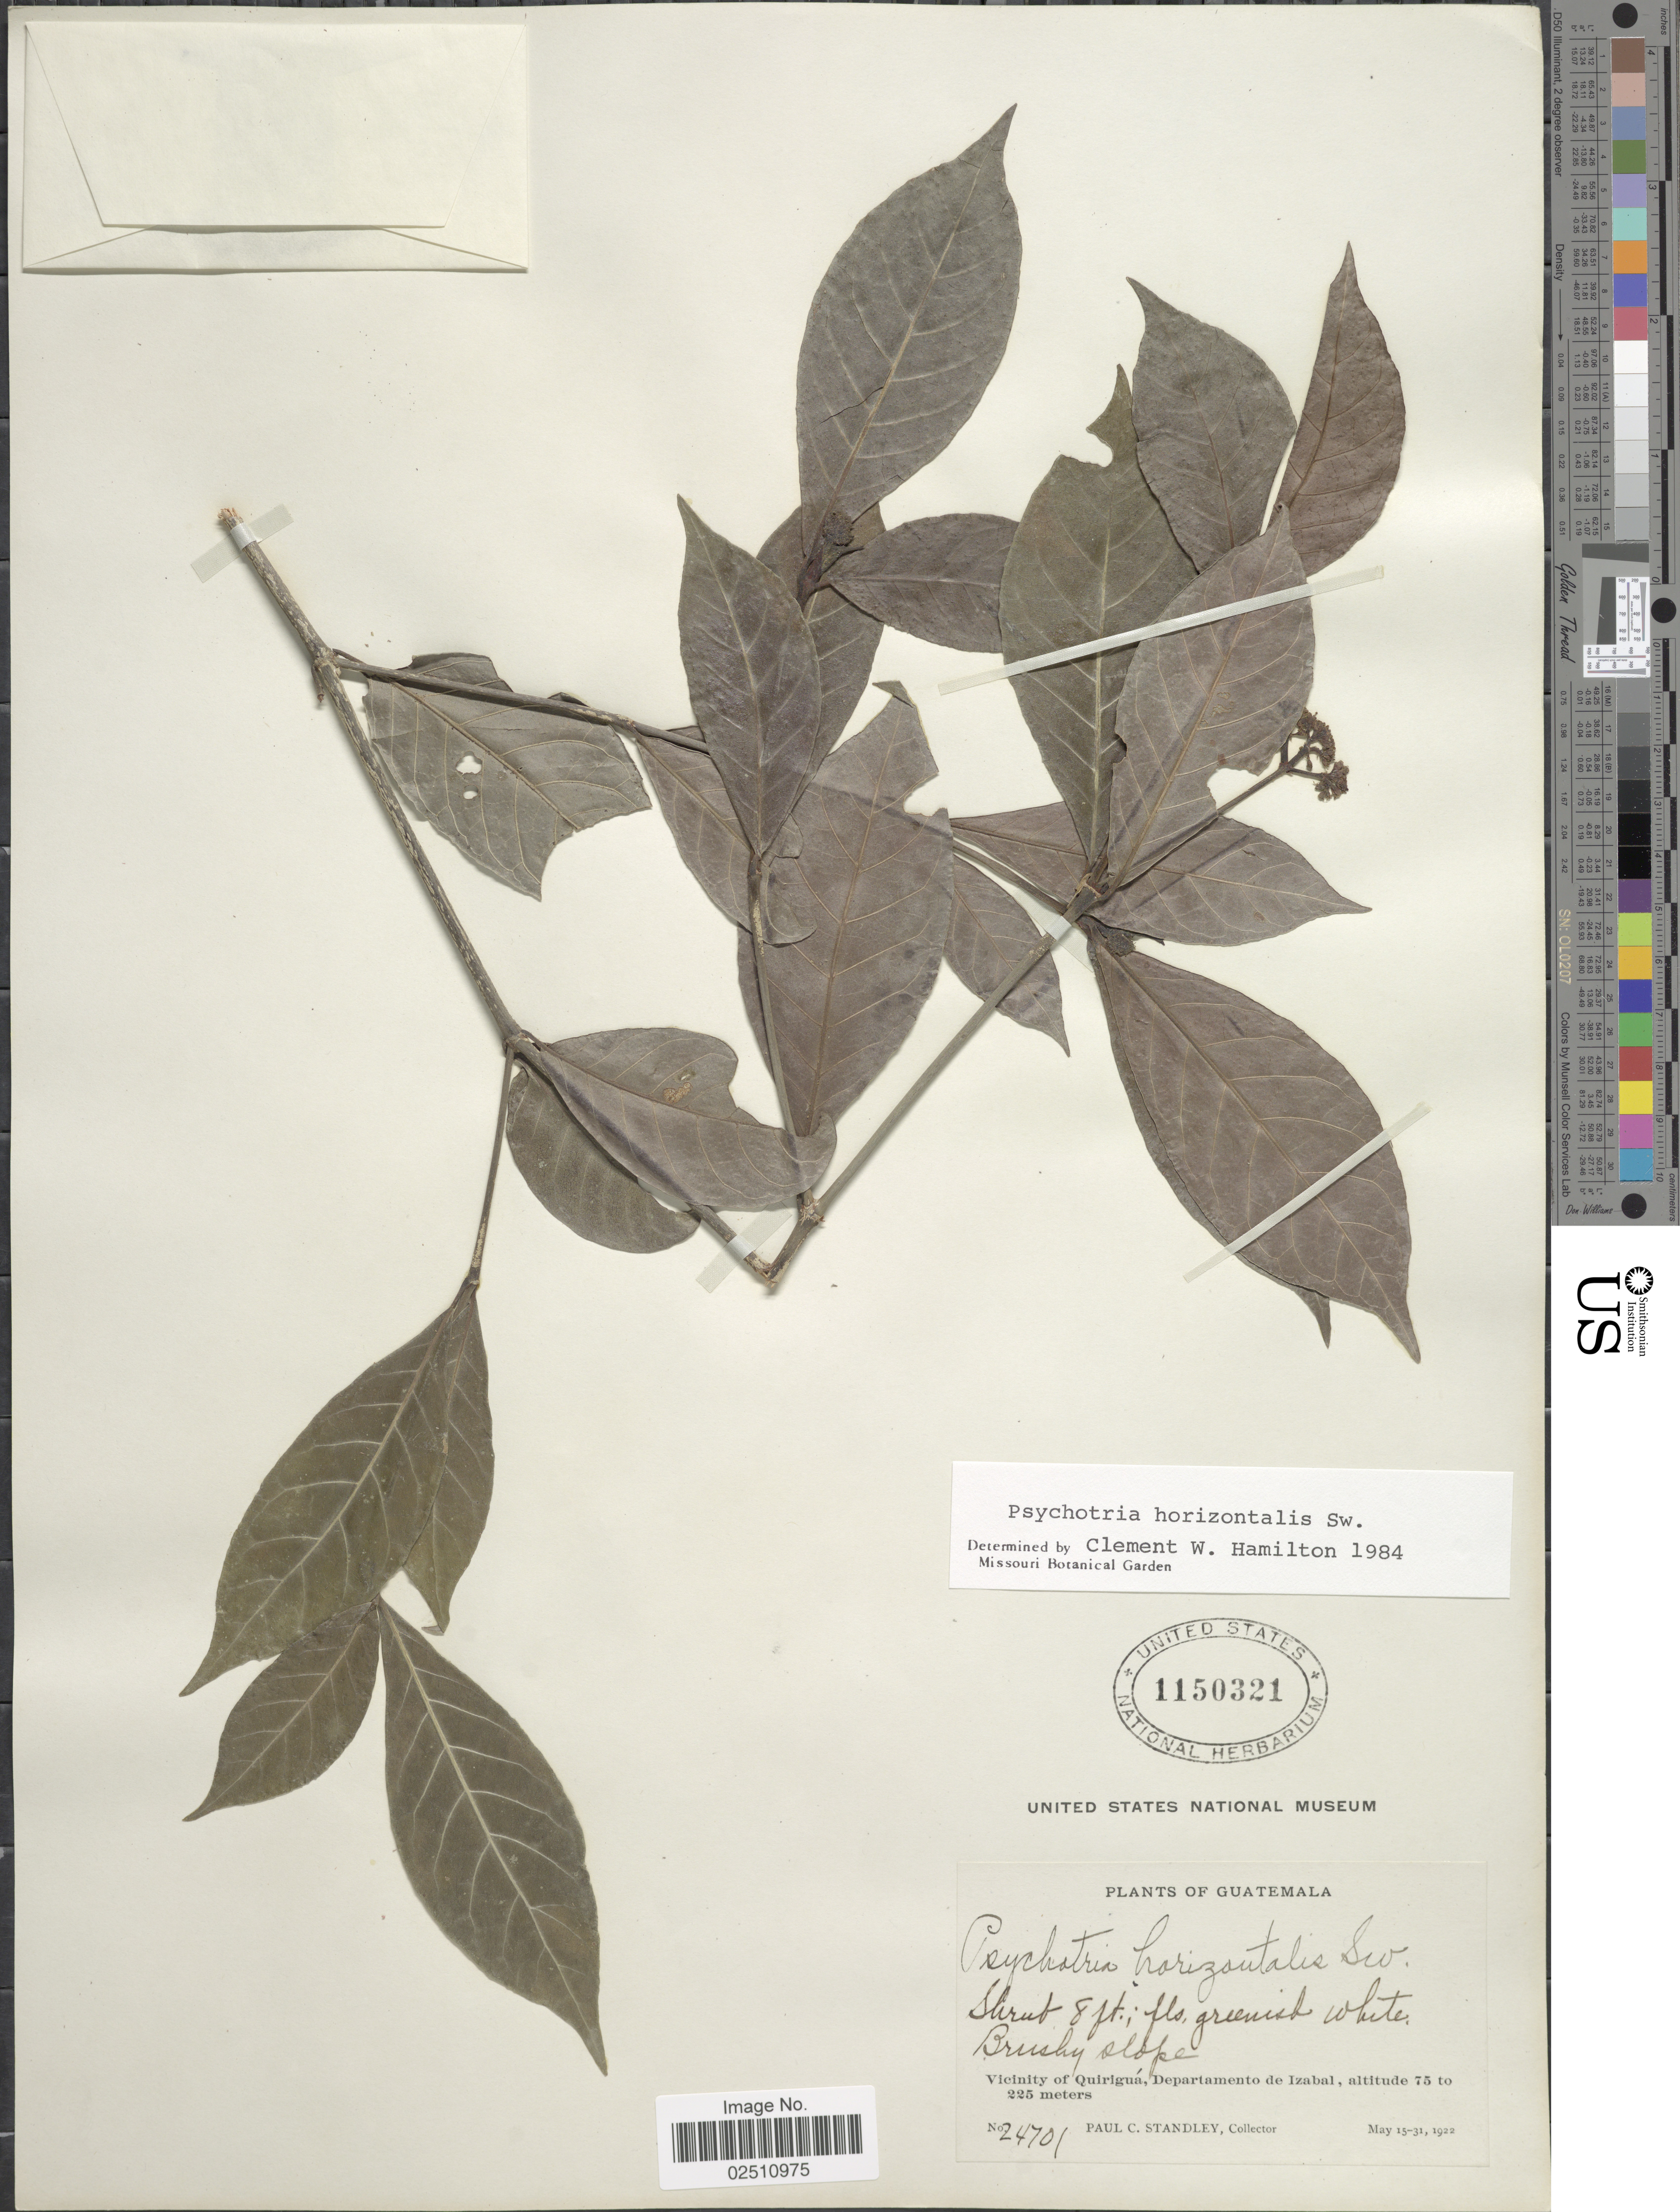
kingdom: Plantae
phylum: Tracheophyta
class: Magnoliopsida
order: Gentianales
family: Rubiaceae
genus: Psychotria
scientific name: Psychotria horizontalis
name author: Sw.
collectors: P. C. Standley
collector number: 24701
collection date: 1922-05-15/1922-05-31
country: Guatemala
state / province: Izabal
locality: Brushy slope, Vicinity of Quirigua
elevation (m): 75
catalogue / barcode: US 1150321